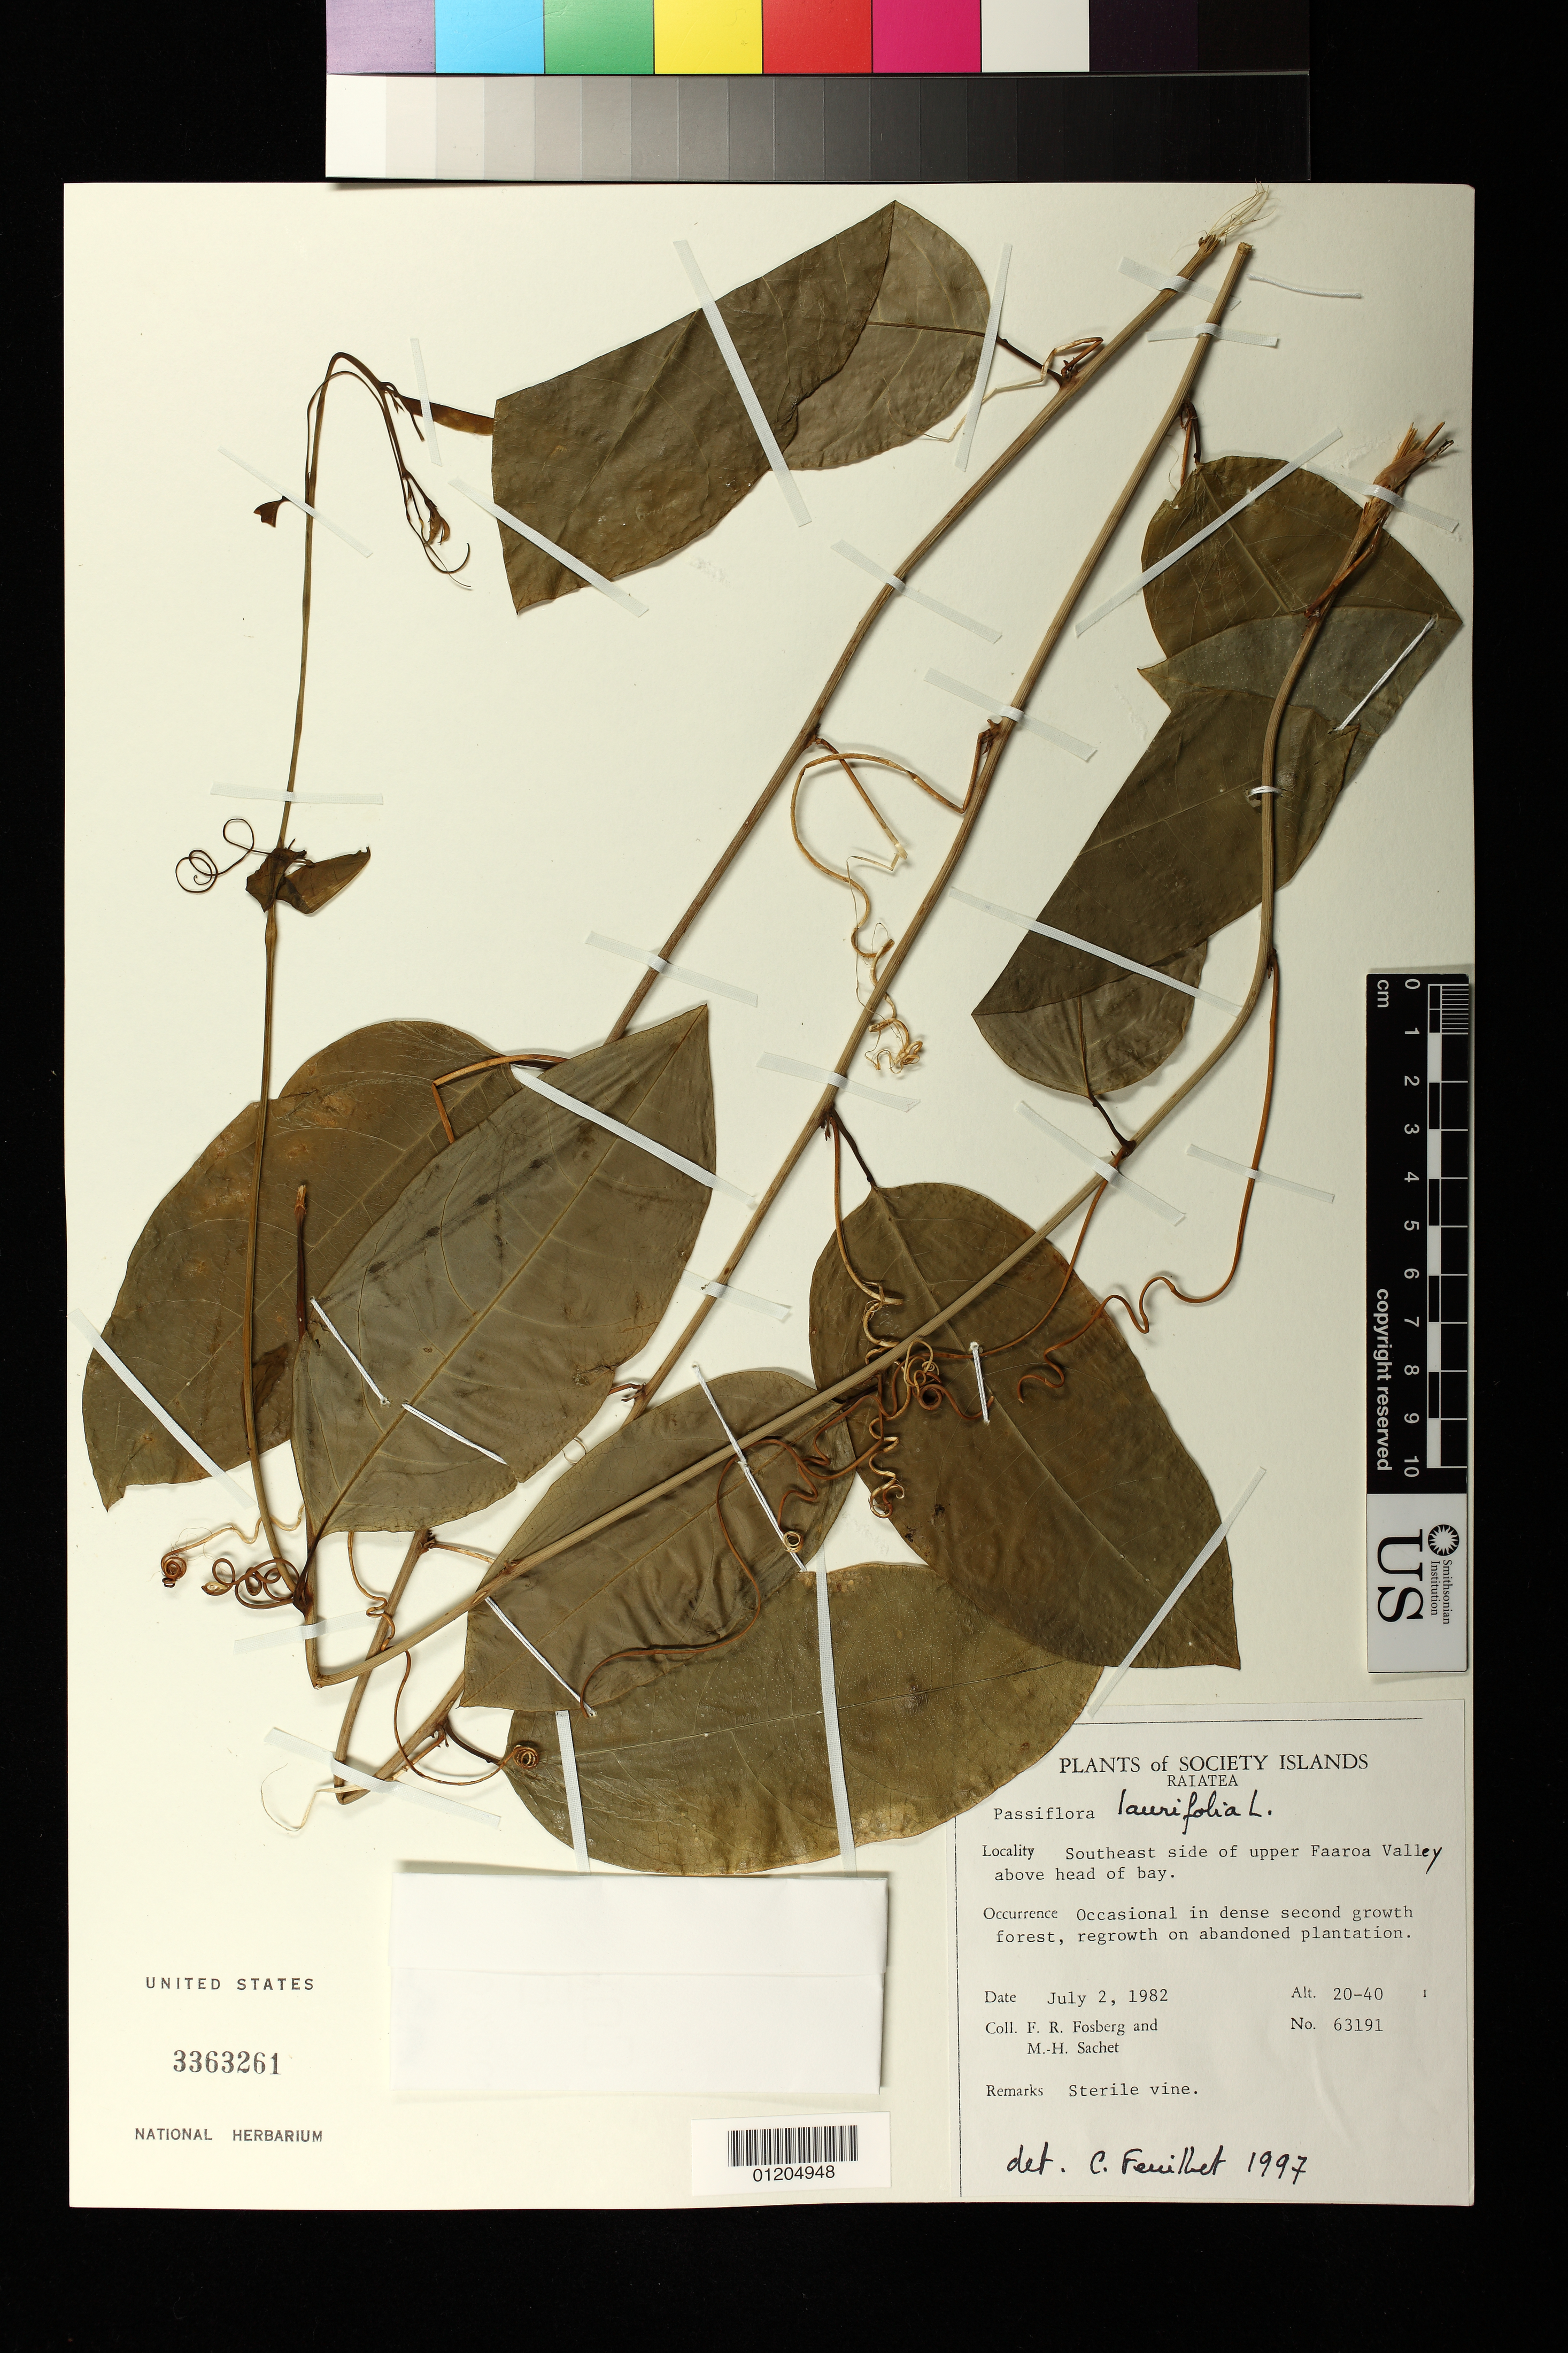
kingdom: Plantae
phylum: Tracheophyta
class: Magnoliopsida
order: Malpighiales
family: Passifloraceae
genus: Passiflora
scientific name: Passiflora laurifolia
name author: L.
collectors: F. R. Fosberg & M.-H. Sachet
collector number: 63191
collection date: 1982-07-02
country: French Polynesia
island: Raiatea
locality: Raiatea. Southeast side of upper Faaroa Valley above head of bay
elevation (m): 20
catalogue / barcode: US 3363261